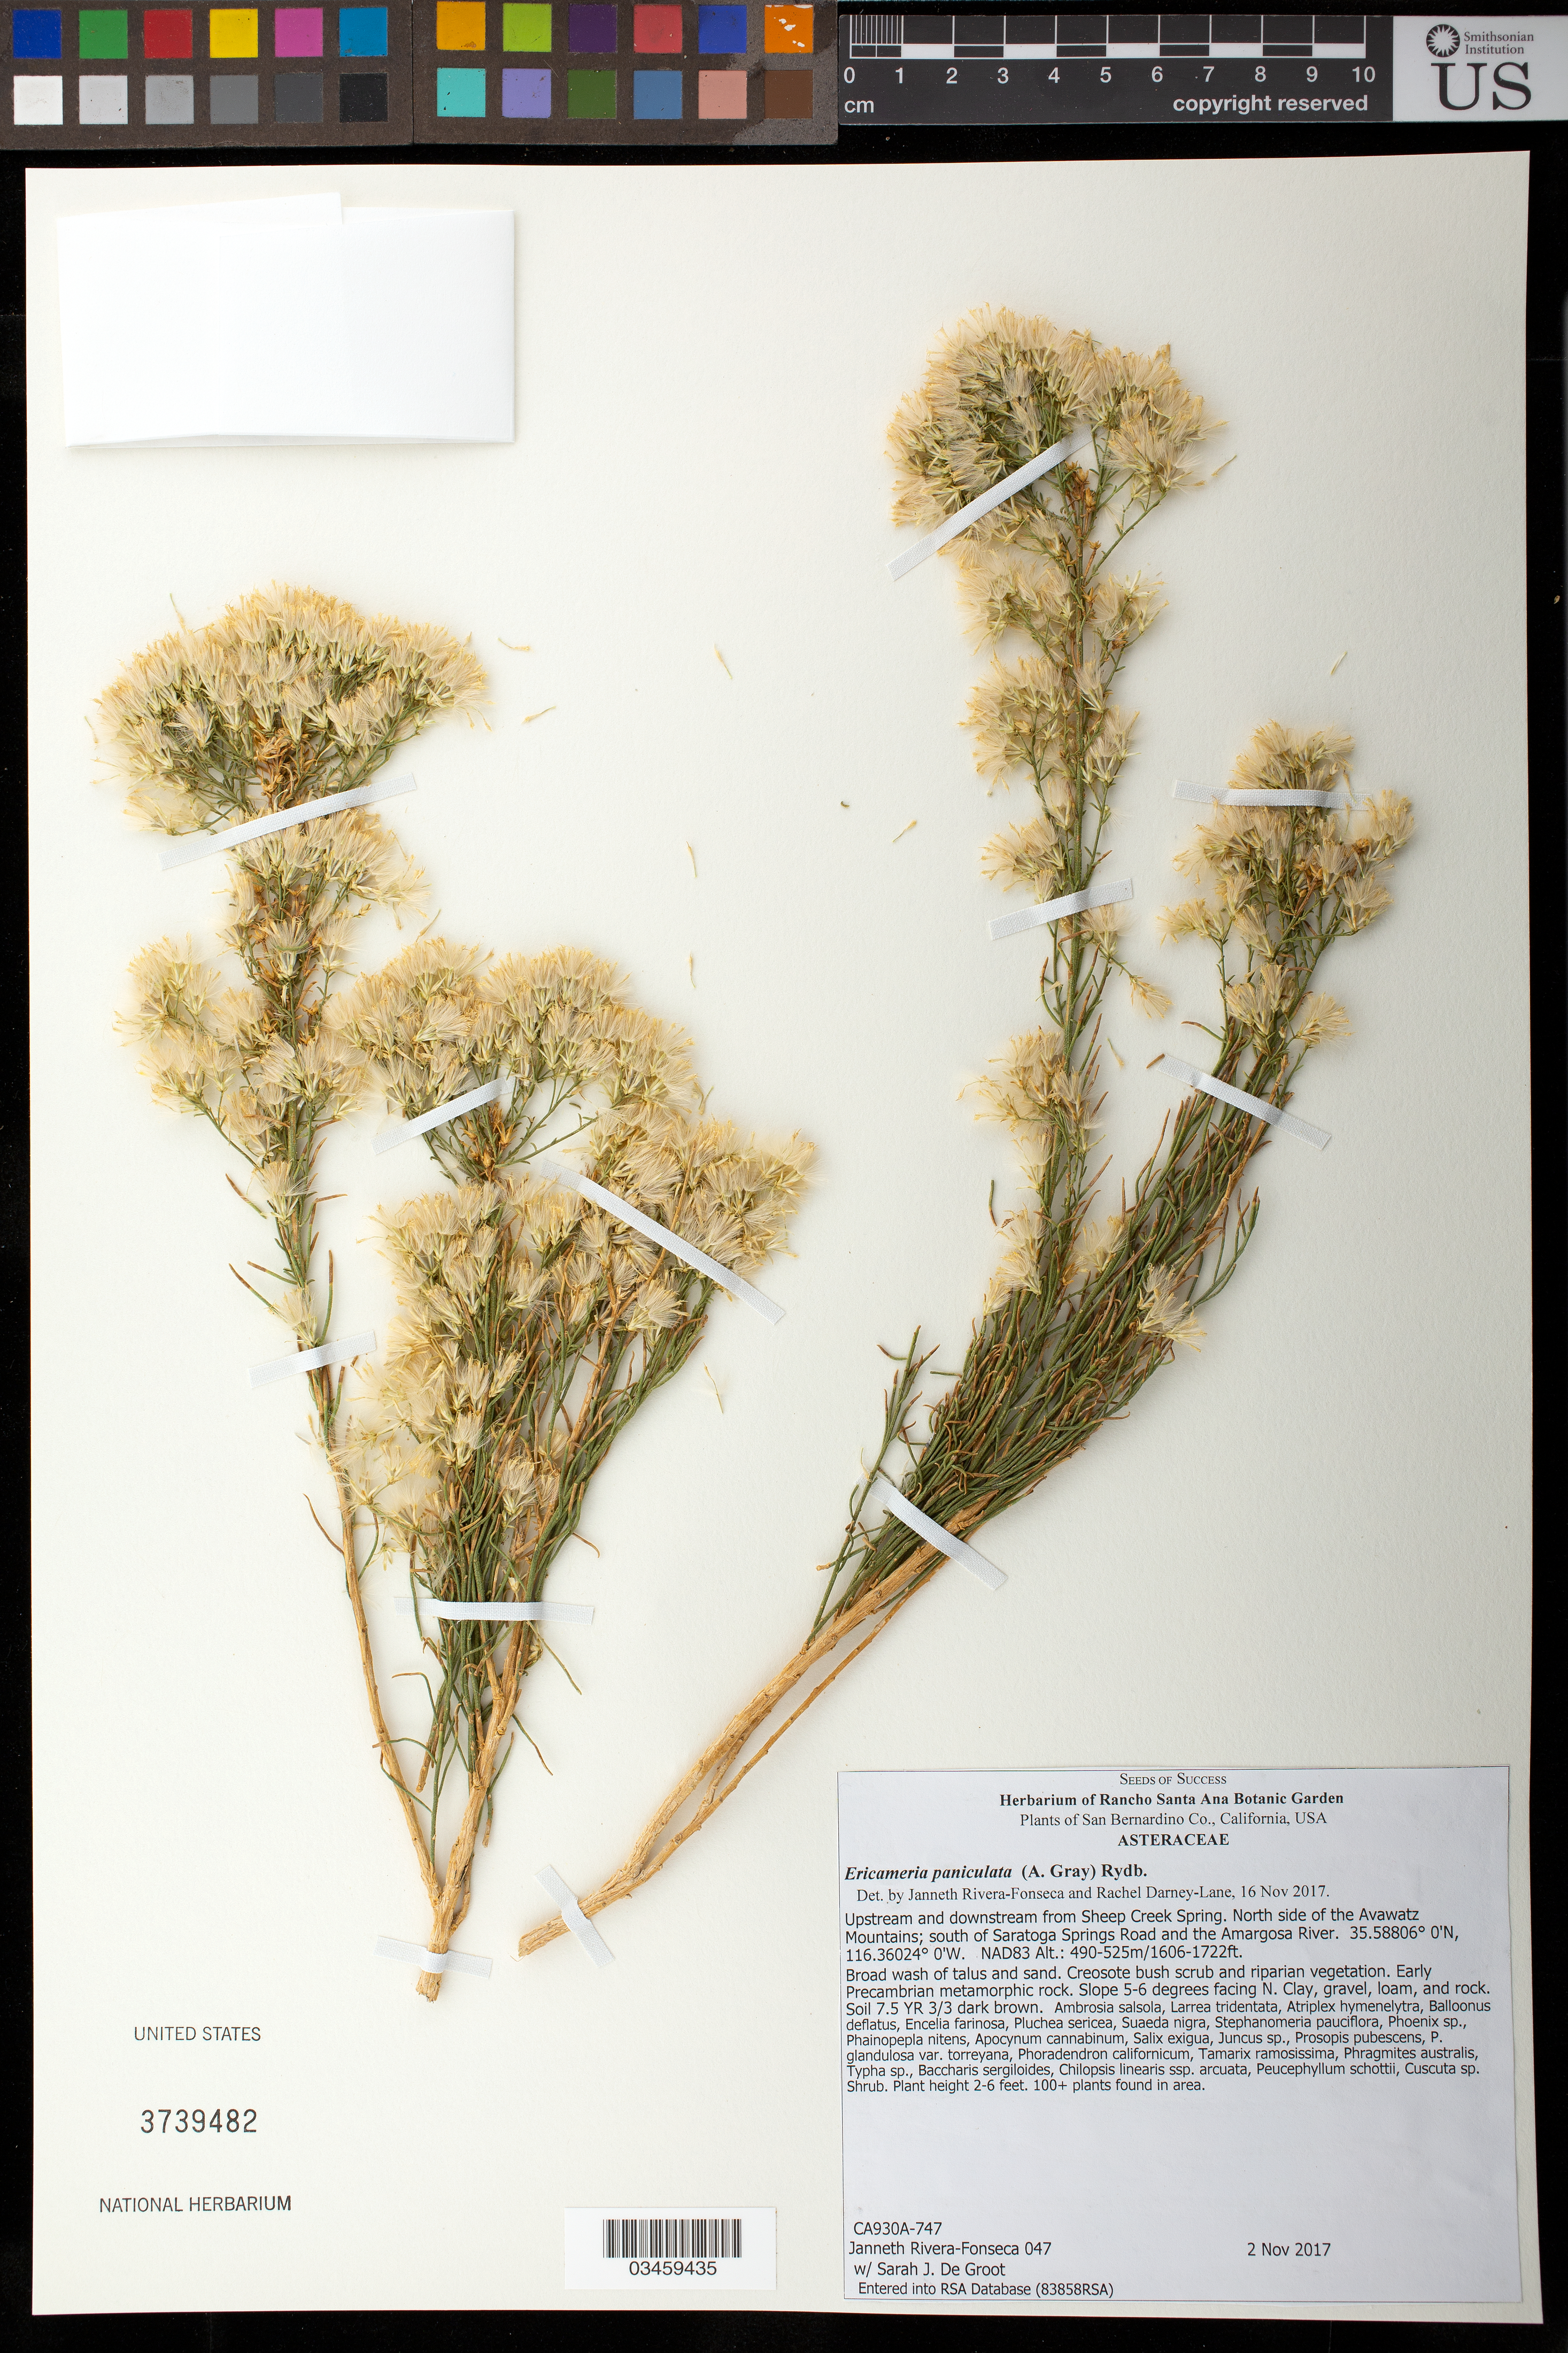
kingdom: Plantae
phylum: Tracheophyta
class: Magnoliopsida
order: Asterales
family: Asteraceae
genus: Ericameria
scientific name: Ericameria paniculata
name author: (A. Gray) Rydb.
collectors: J. Rivera-Fonseca & S. De Groot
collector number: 747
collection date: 2017-11-02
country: United States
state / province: California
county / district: San Bernardino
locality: Upstream and downstream from Sheep Creek Spring, N side of the Avawatz Mt, S of Saratoga Springs Rd and the Amargosa River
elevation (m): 490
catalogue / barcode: US 3739482